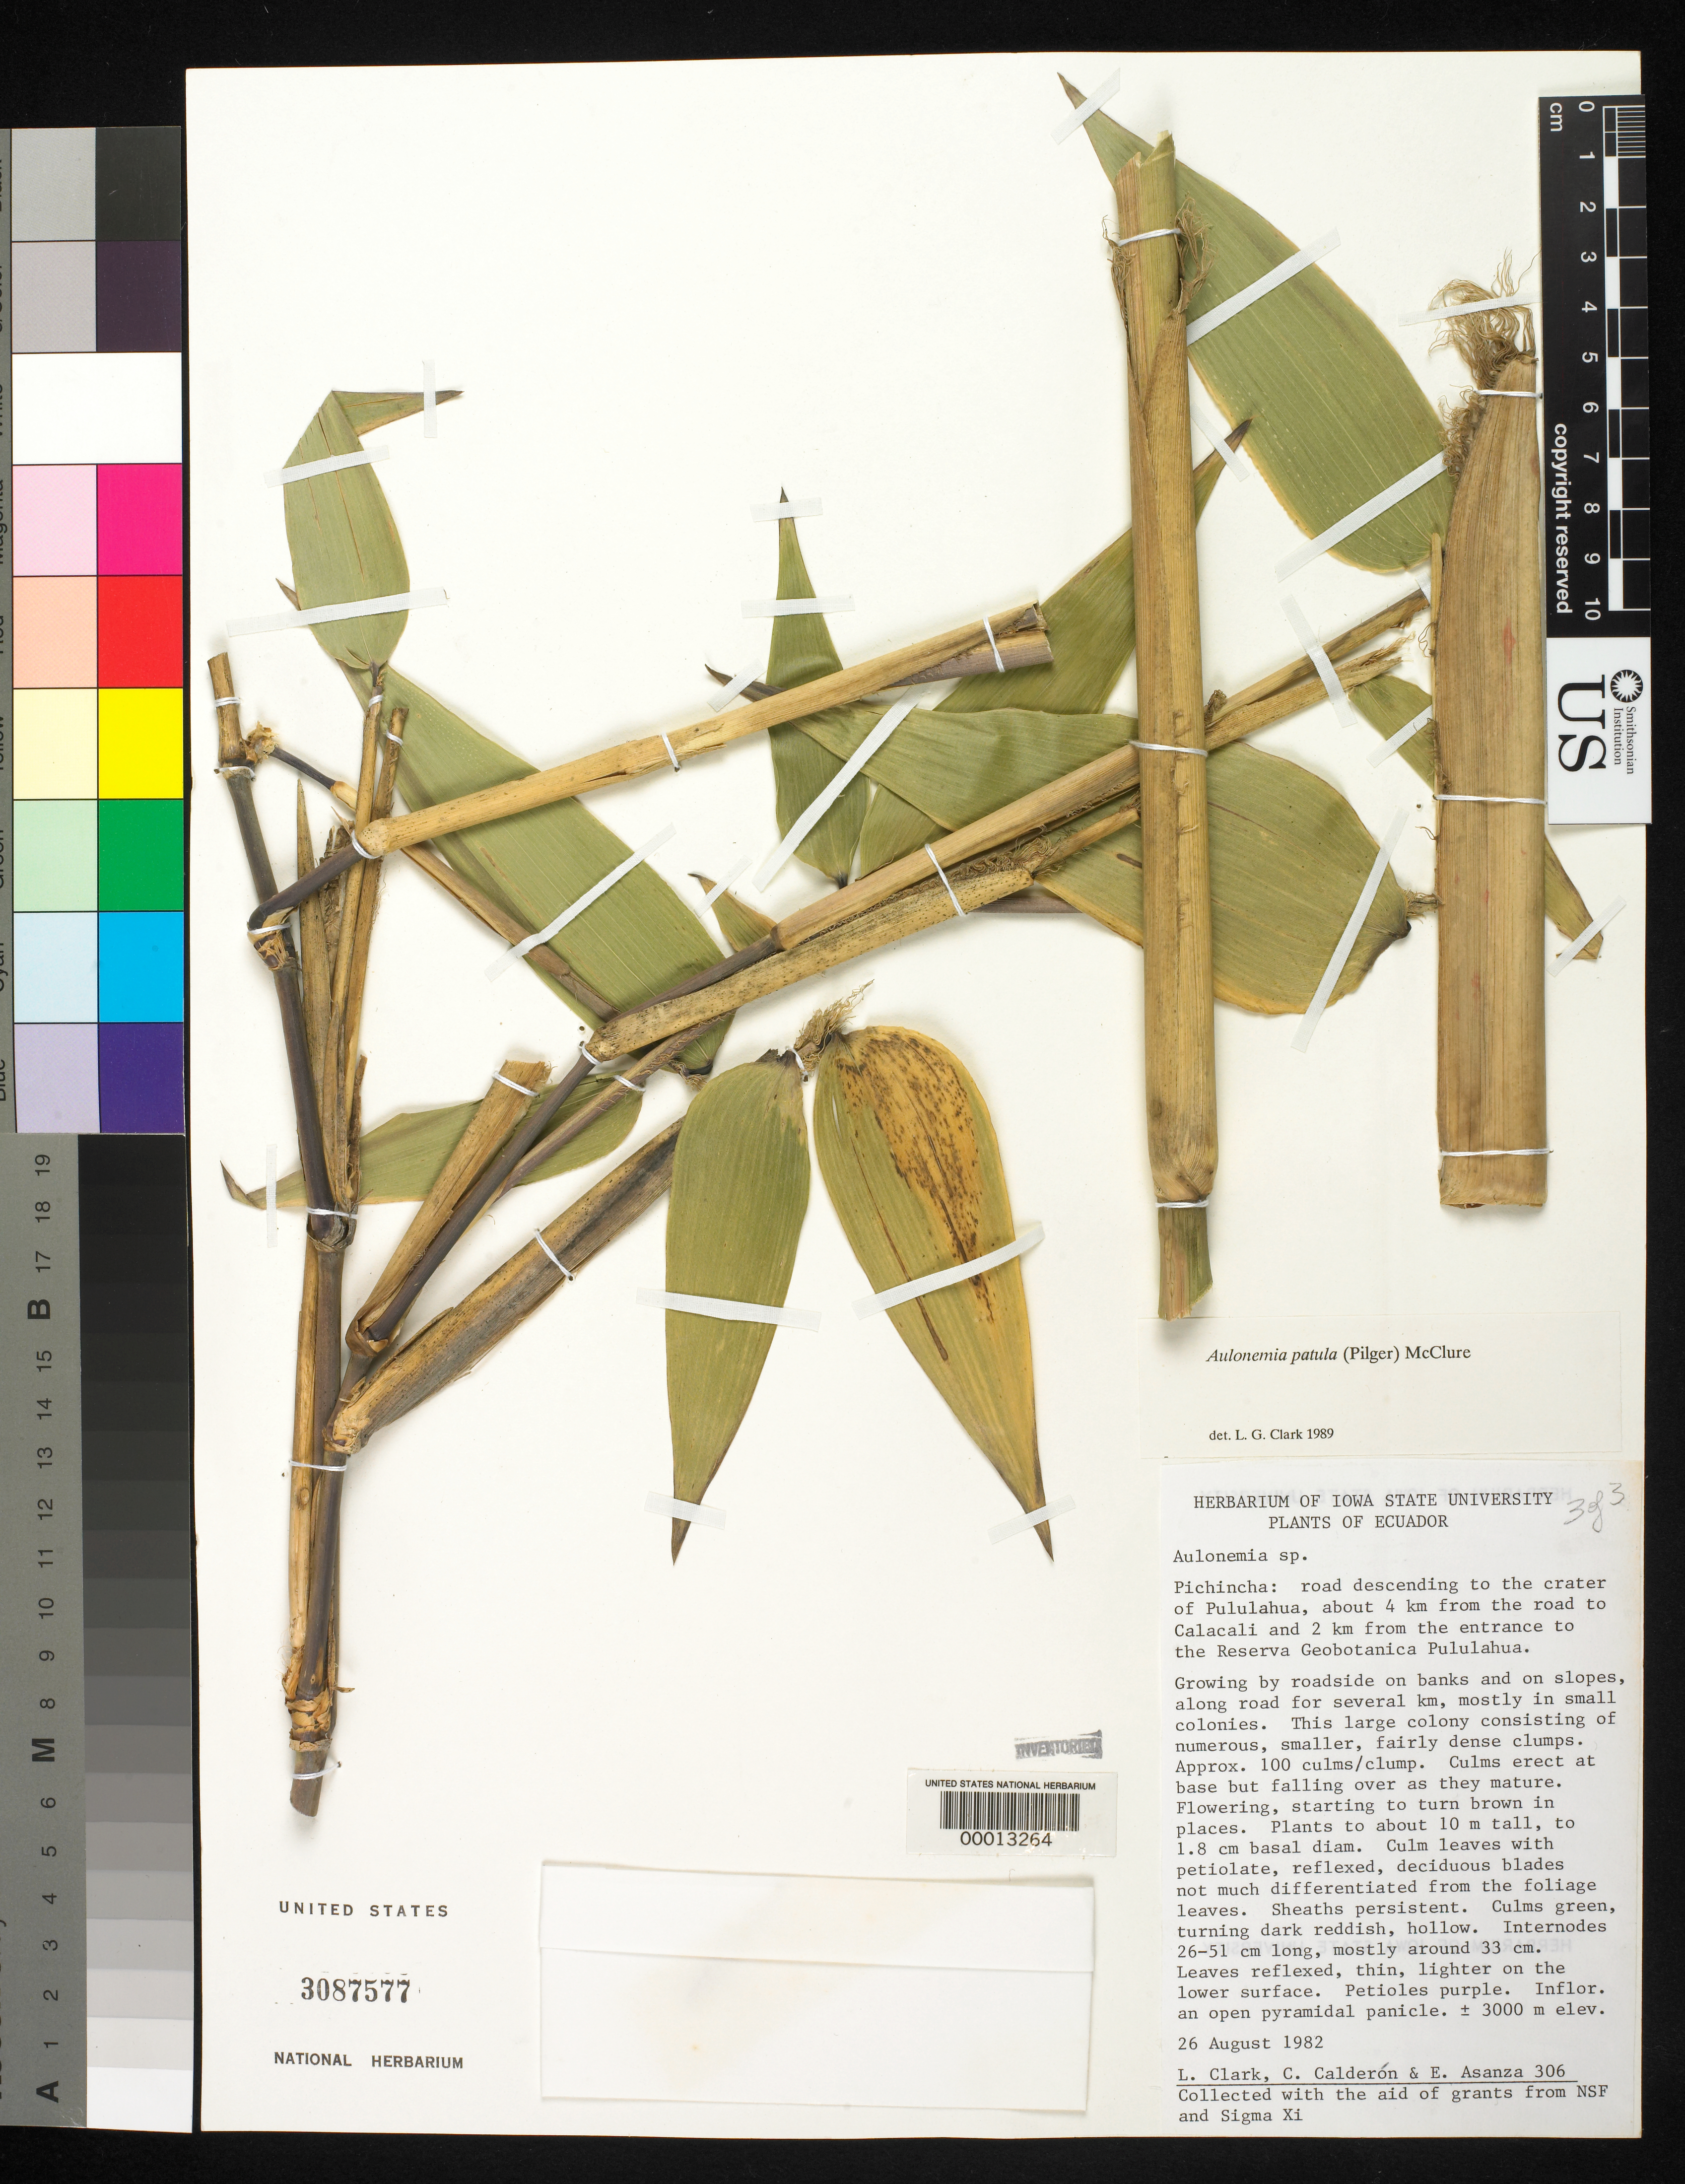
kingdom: Plantae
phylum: Tracheophyta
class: Liliopsida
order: Poales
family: Poaceae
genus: Aulonemia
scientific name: Aulonemia sp.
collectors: L. G. Clark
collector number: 306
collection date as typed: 26 Aug 1982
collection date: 1982-08-26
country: Ecuador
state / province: Pichincha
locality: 2 km from Reserva Geobotanica Pululahua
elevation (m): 3000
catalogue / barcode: US 3087577